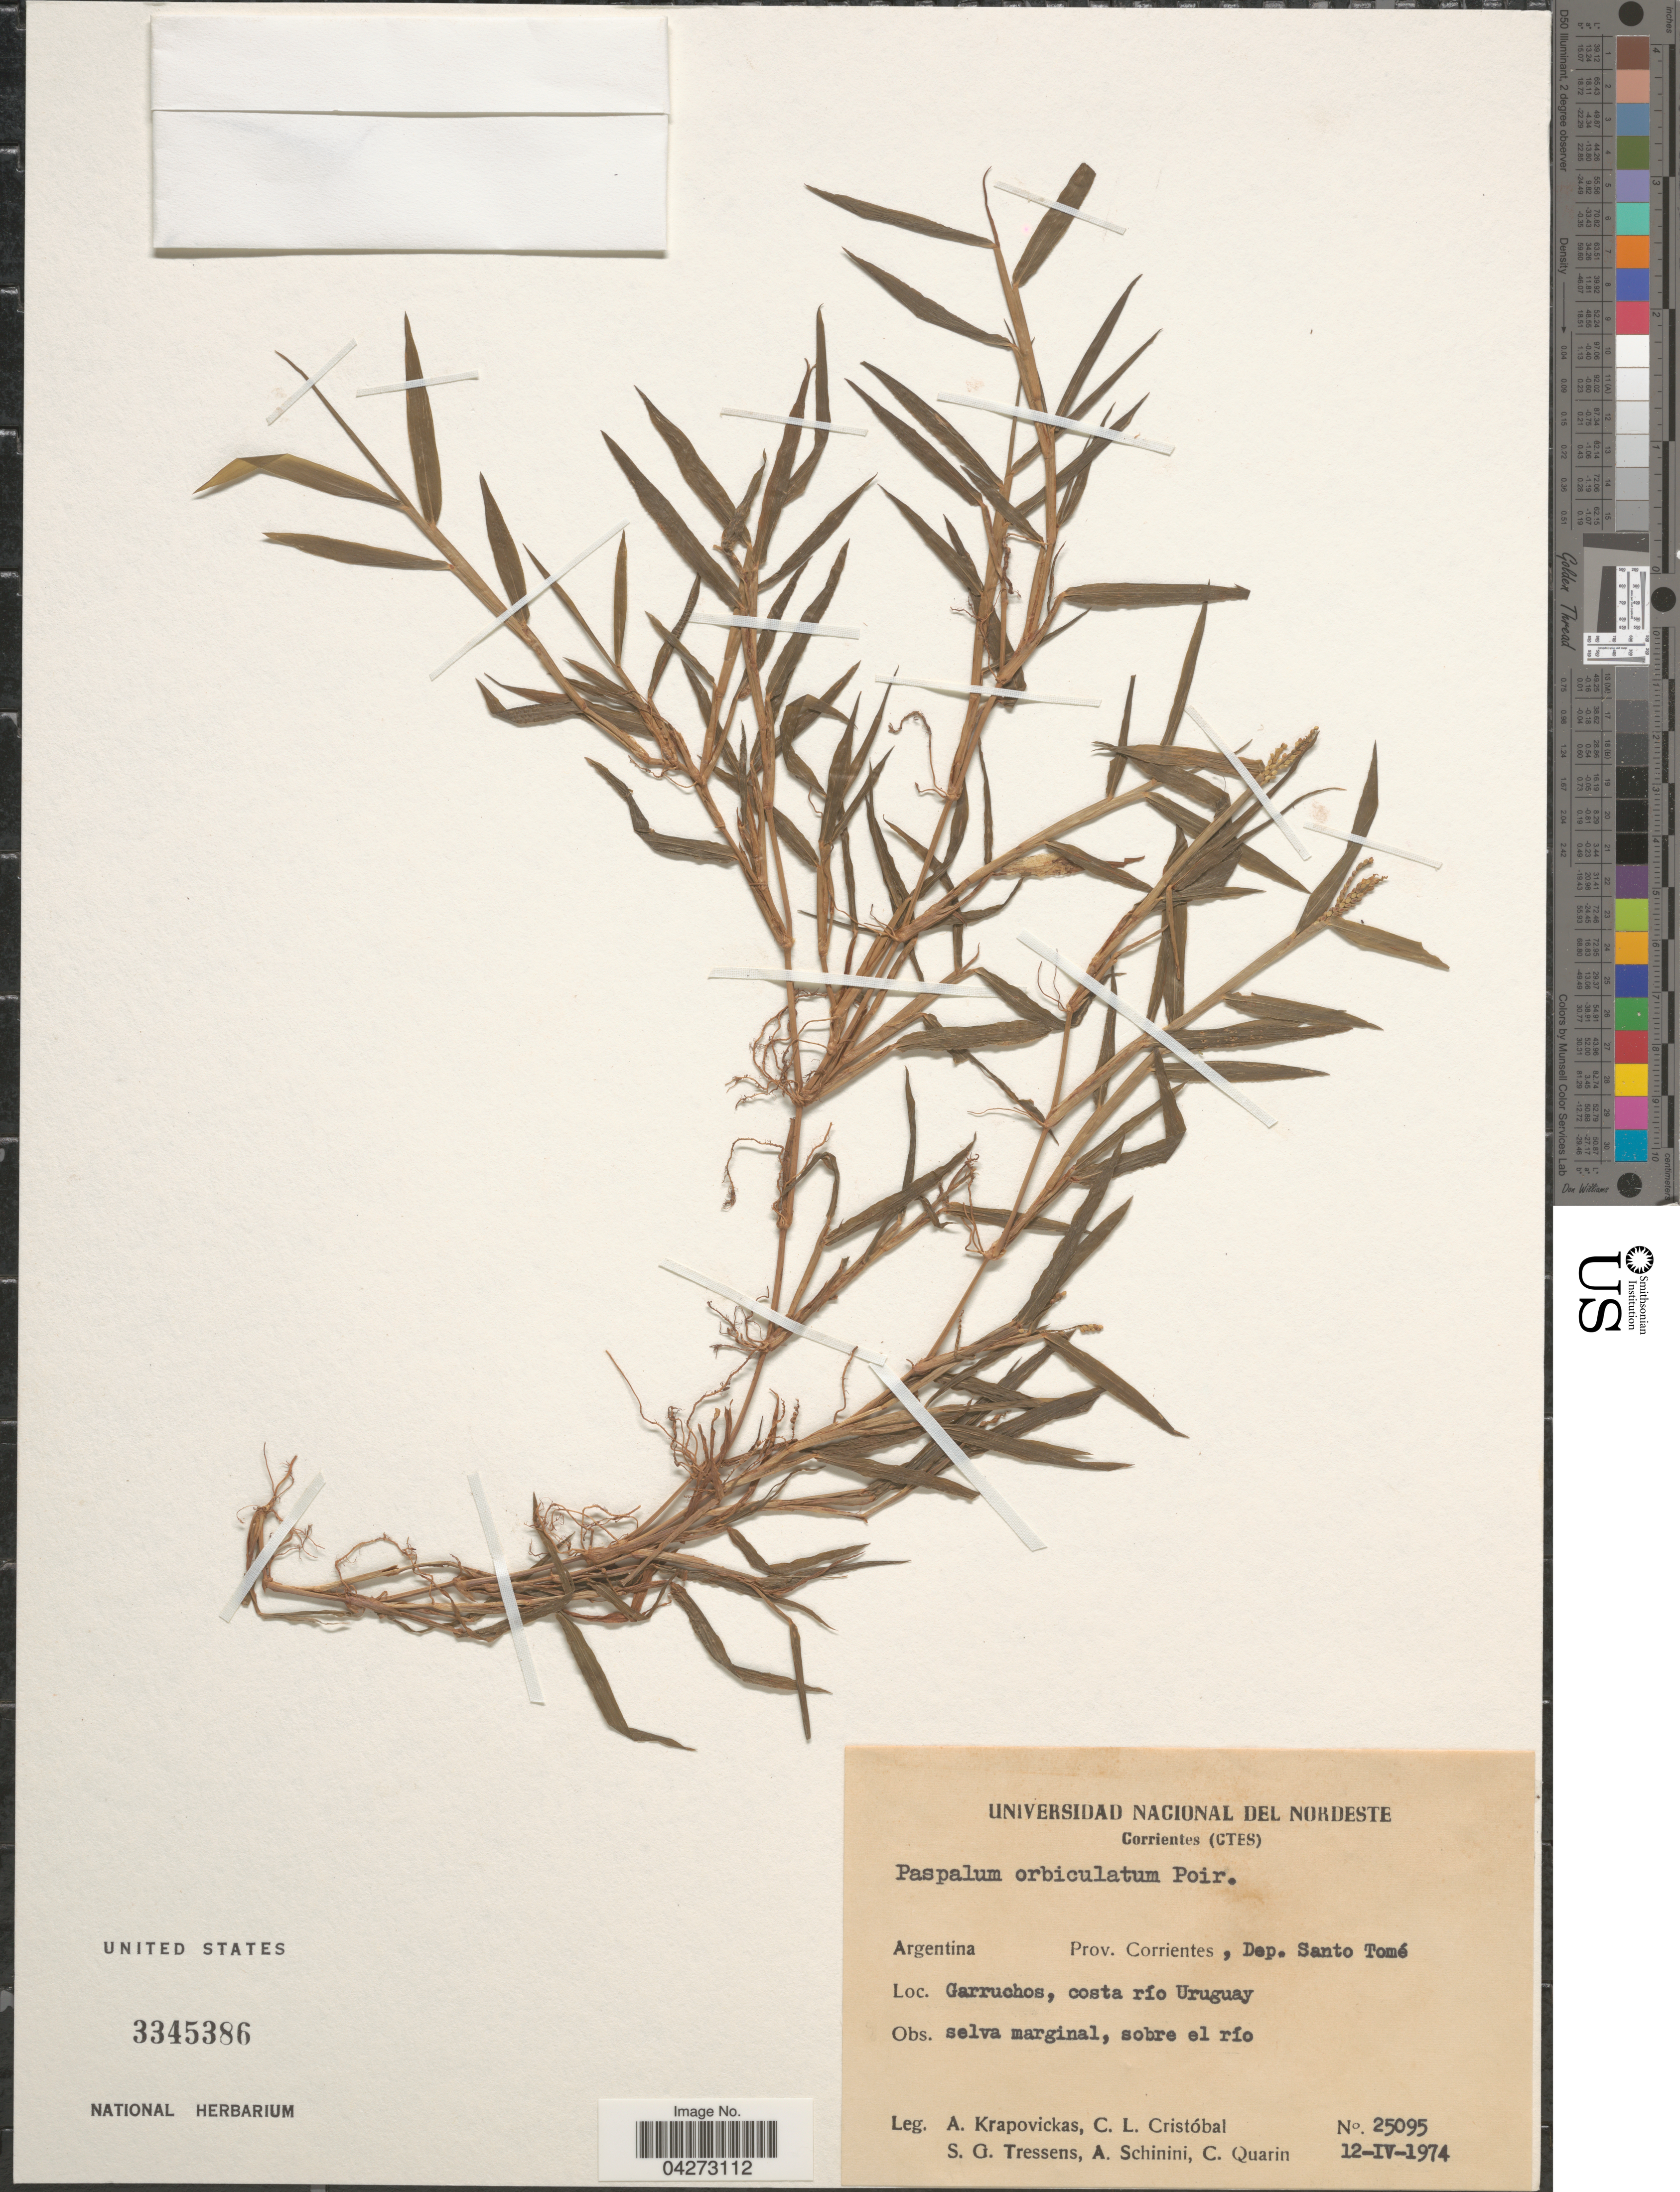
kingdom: Plantae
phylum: Tracheophyta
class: Liliopsida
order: Poales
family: Poaceae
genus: Paspalum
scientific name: Paspalum orbiculatum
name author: Poir.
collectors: A. Krapovickas, C. L. Cristóbal, S. Tressens, A. Schinini & C. Quarin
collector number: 25095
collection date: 1974-04-12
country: Argentina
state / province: Corrientes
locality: Dep. Santo Tomé. Garruchos, costa río Uruguay.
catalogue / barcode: US 3345386